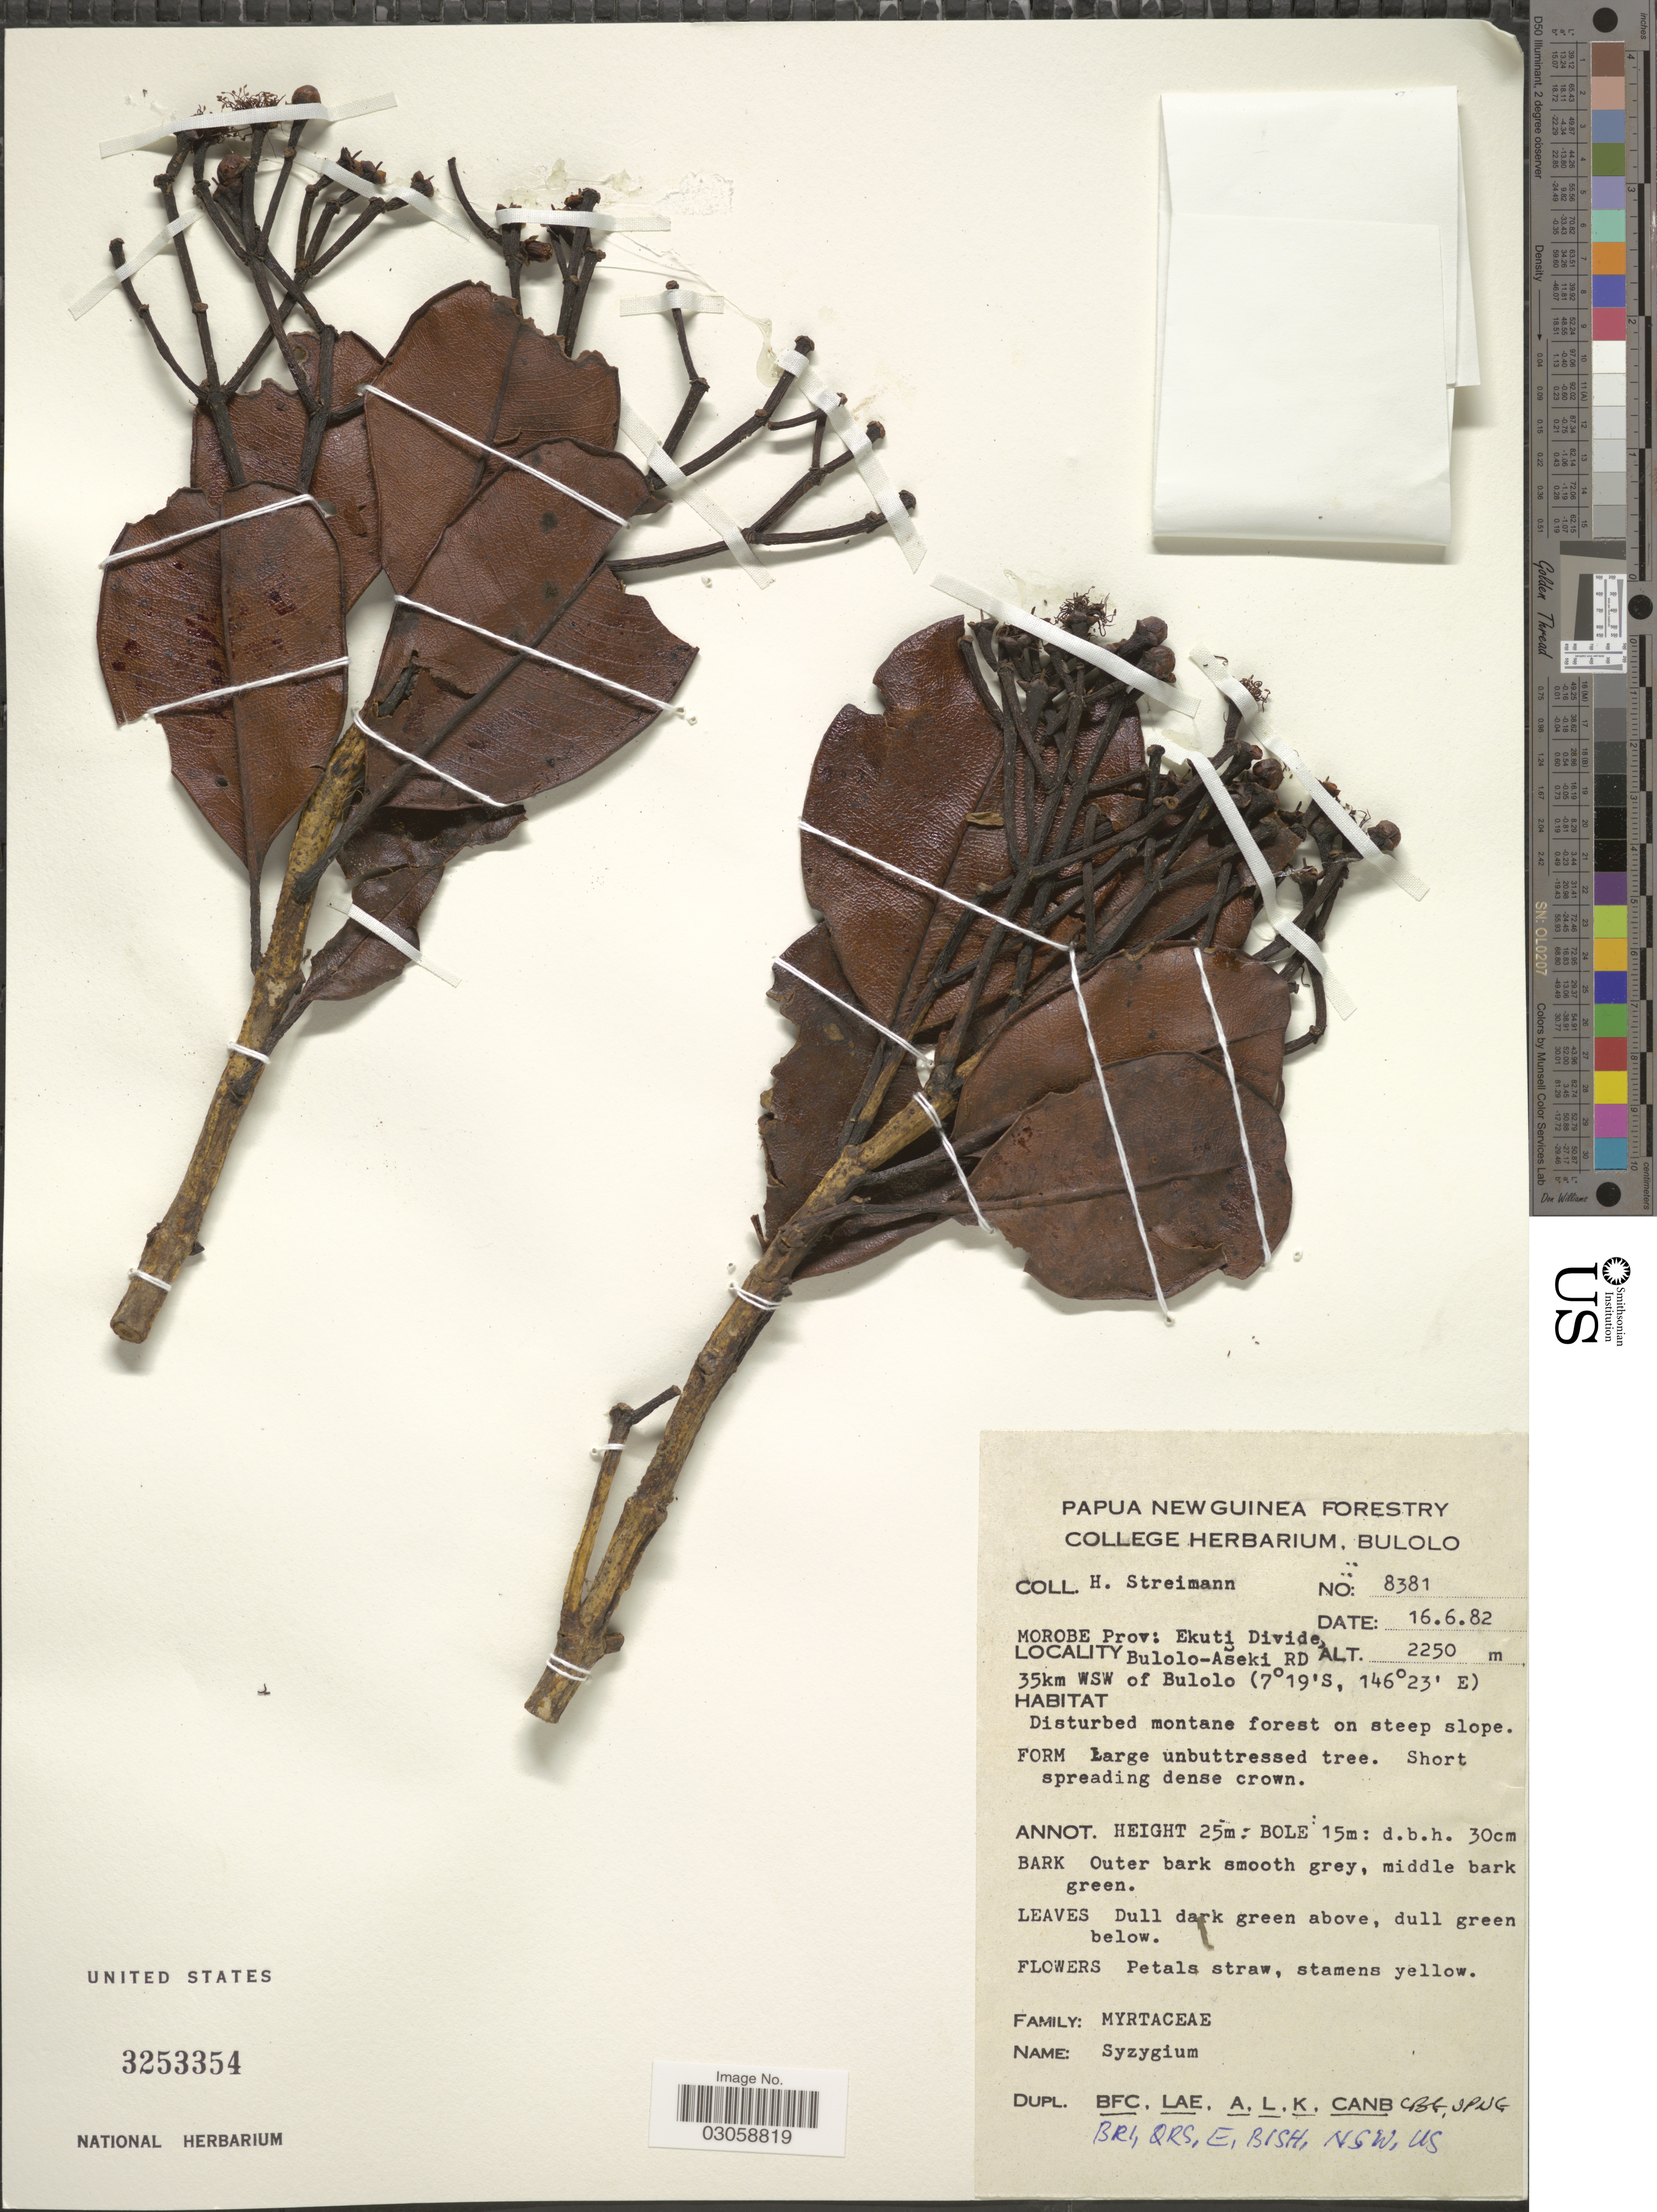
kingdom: Plantae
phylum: Tracheophyta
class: Magnoliopsida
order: Myrtales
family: Myrtaceae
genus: Syzygium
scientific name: Syzygium sp.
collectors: H. Streimann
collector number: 8381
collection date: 1982-06-16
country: Papua New Guinea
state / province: Morobe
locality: Morobe Prov: Ekuti Divide, Bulolo-Aseki RD, 35km WSW of Bulolo.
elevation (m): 2250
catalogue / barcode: US 3253354